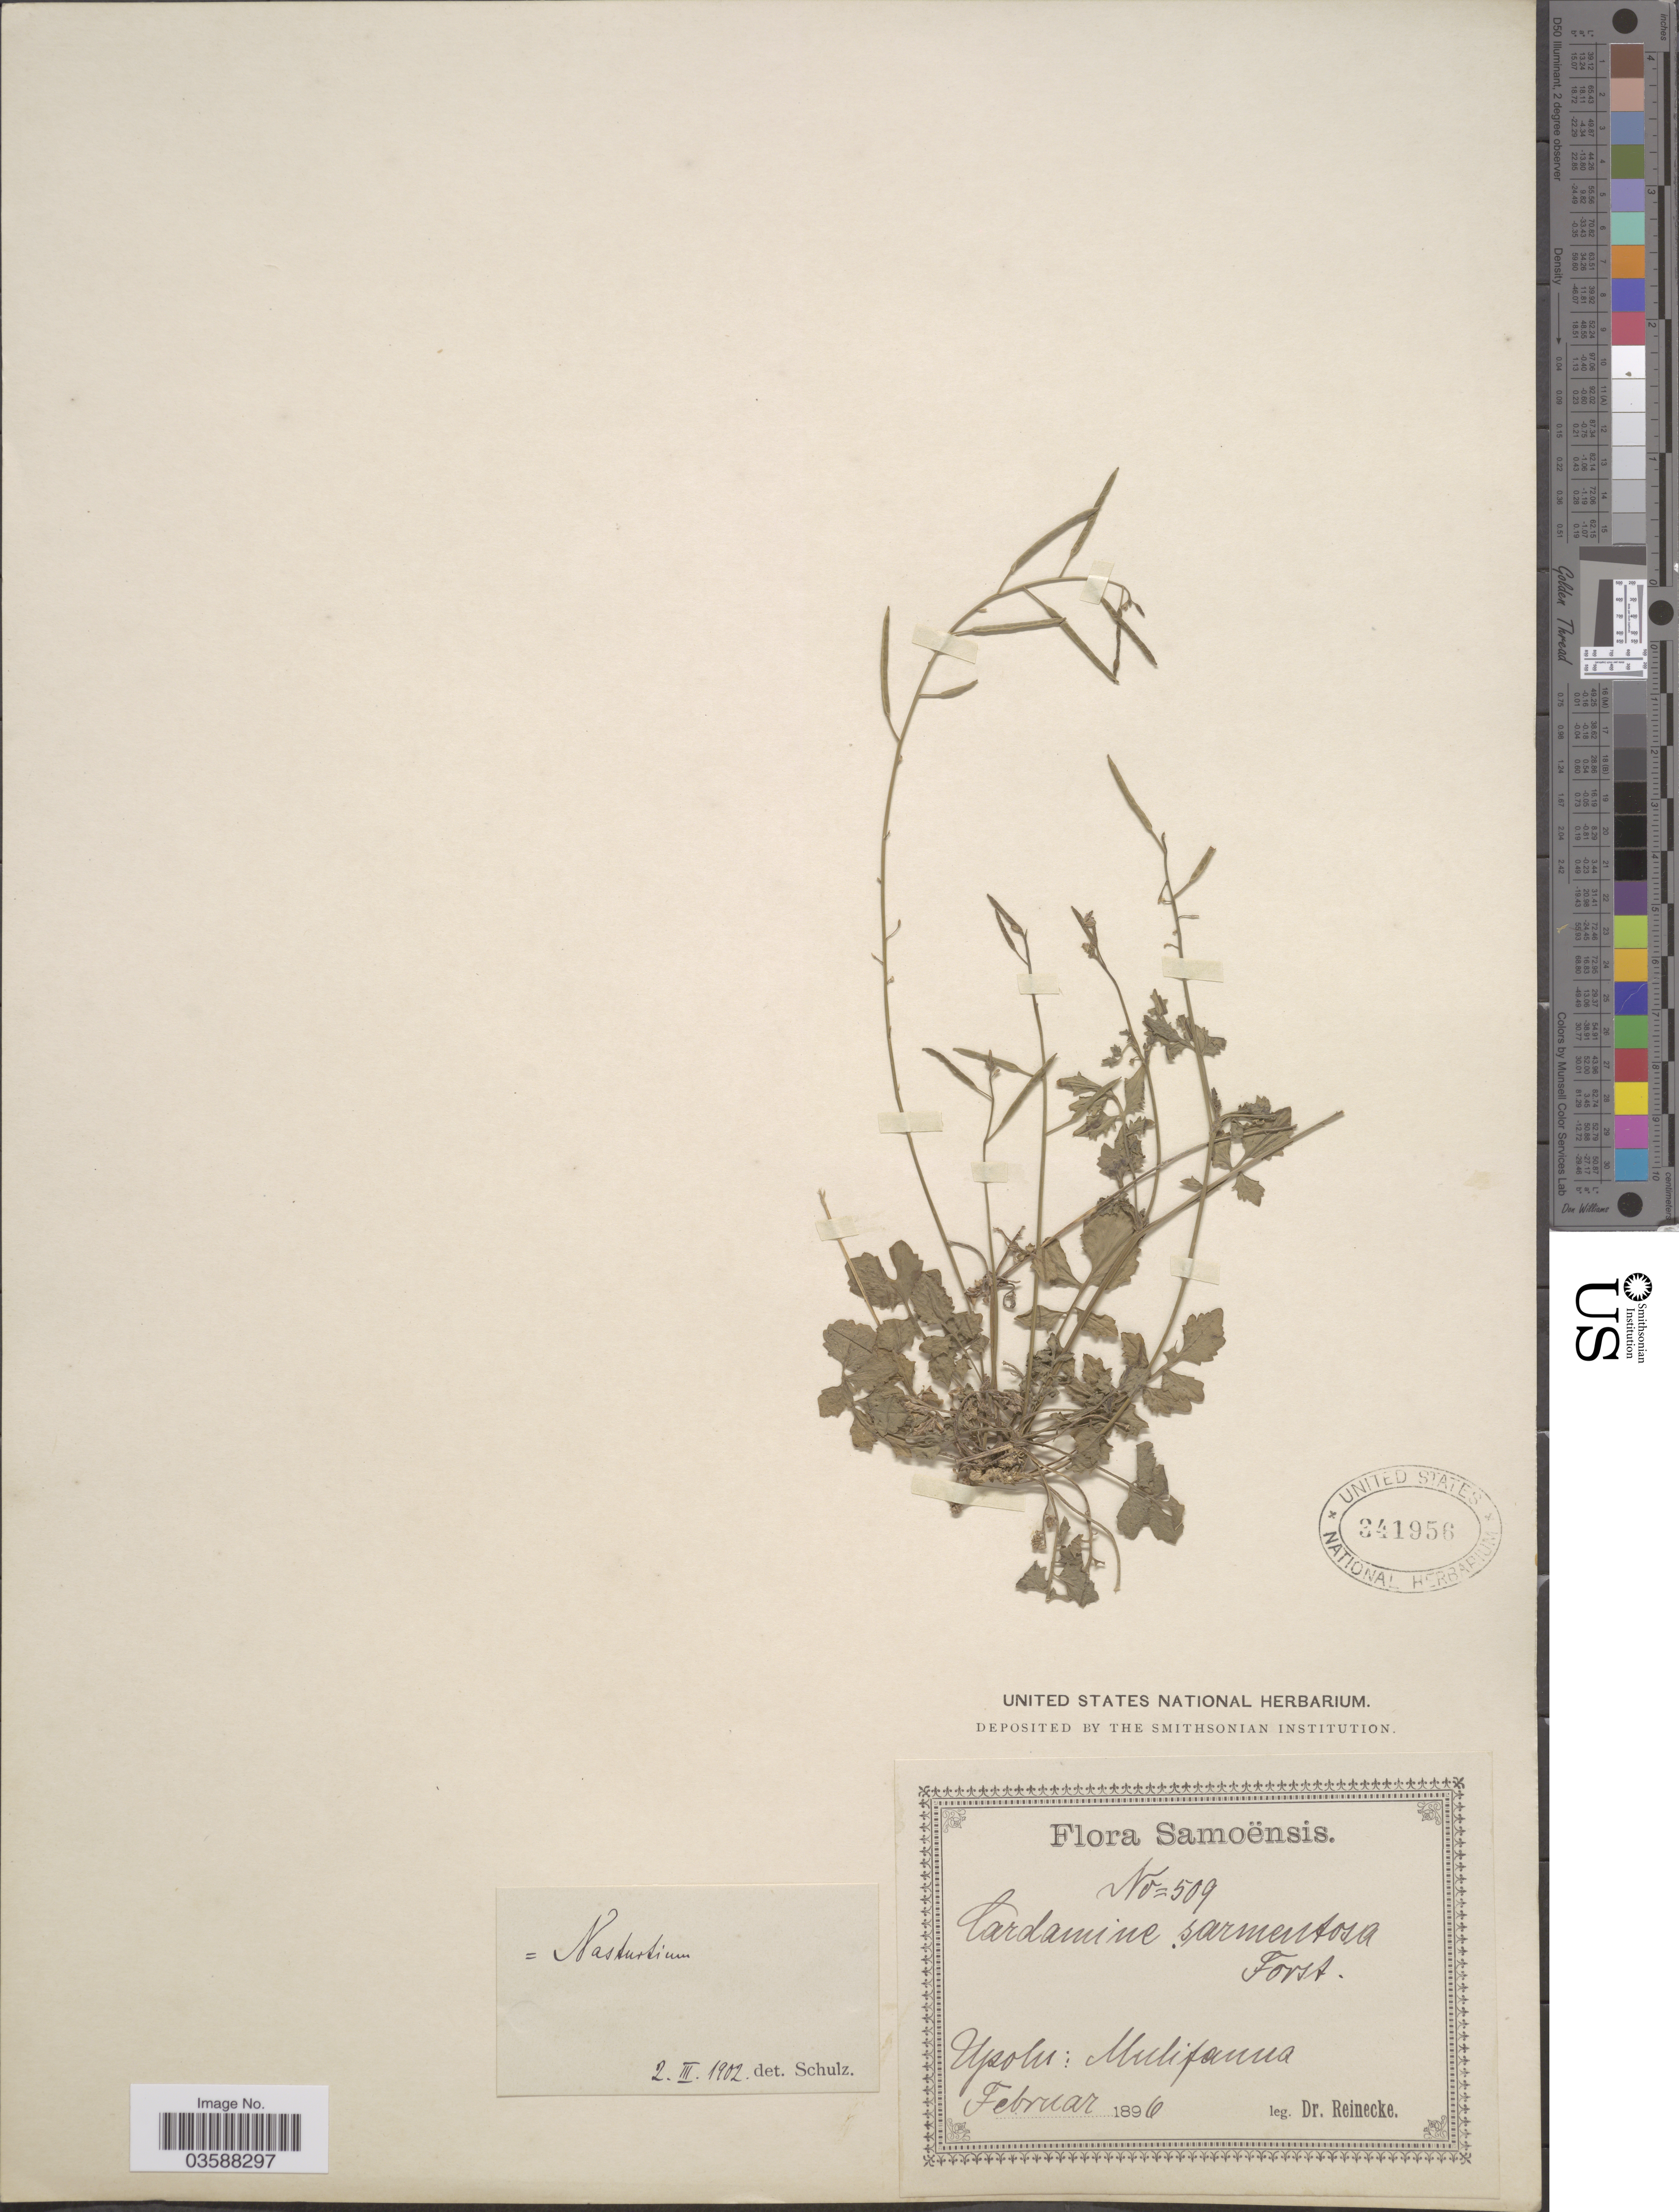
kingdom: Plantae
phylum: Tracheophyta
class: Magnoliopsida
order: Brassicales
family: Brassicaceae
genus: Rorippa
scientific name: Rorippa sarmentosa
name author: (Sol. ex G. Forst.) J.F. Macbr.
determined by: Strong, M. T., (US), Smithsonian Institution - National Museum of Natural History (UNITED STATES)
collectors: -- Reinecke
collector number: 509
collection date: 1896-02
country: Samoa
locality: Samoënsis. Upolu: Mulifanua.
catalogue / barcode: US 341956